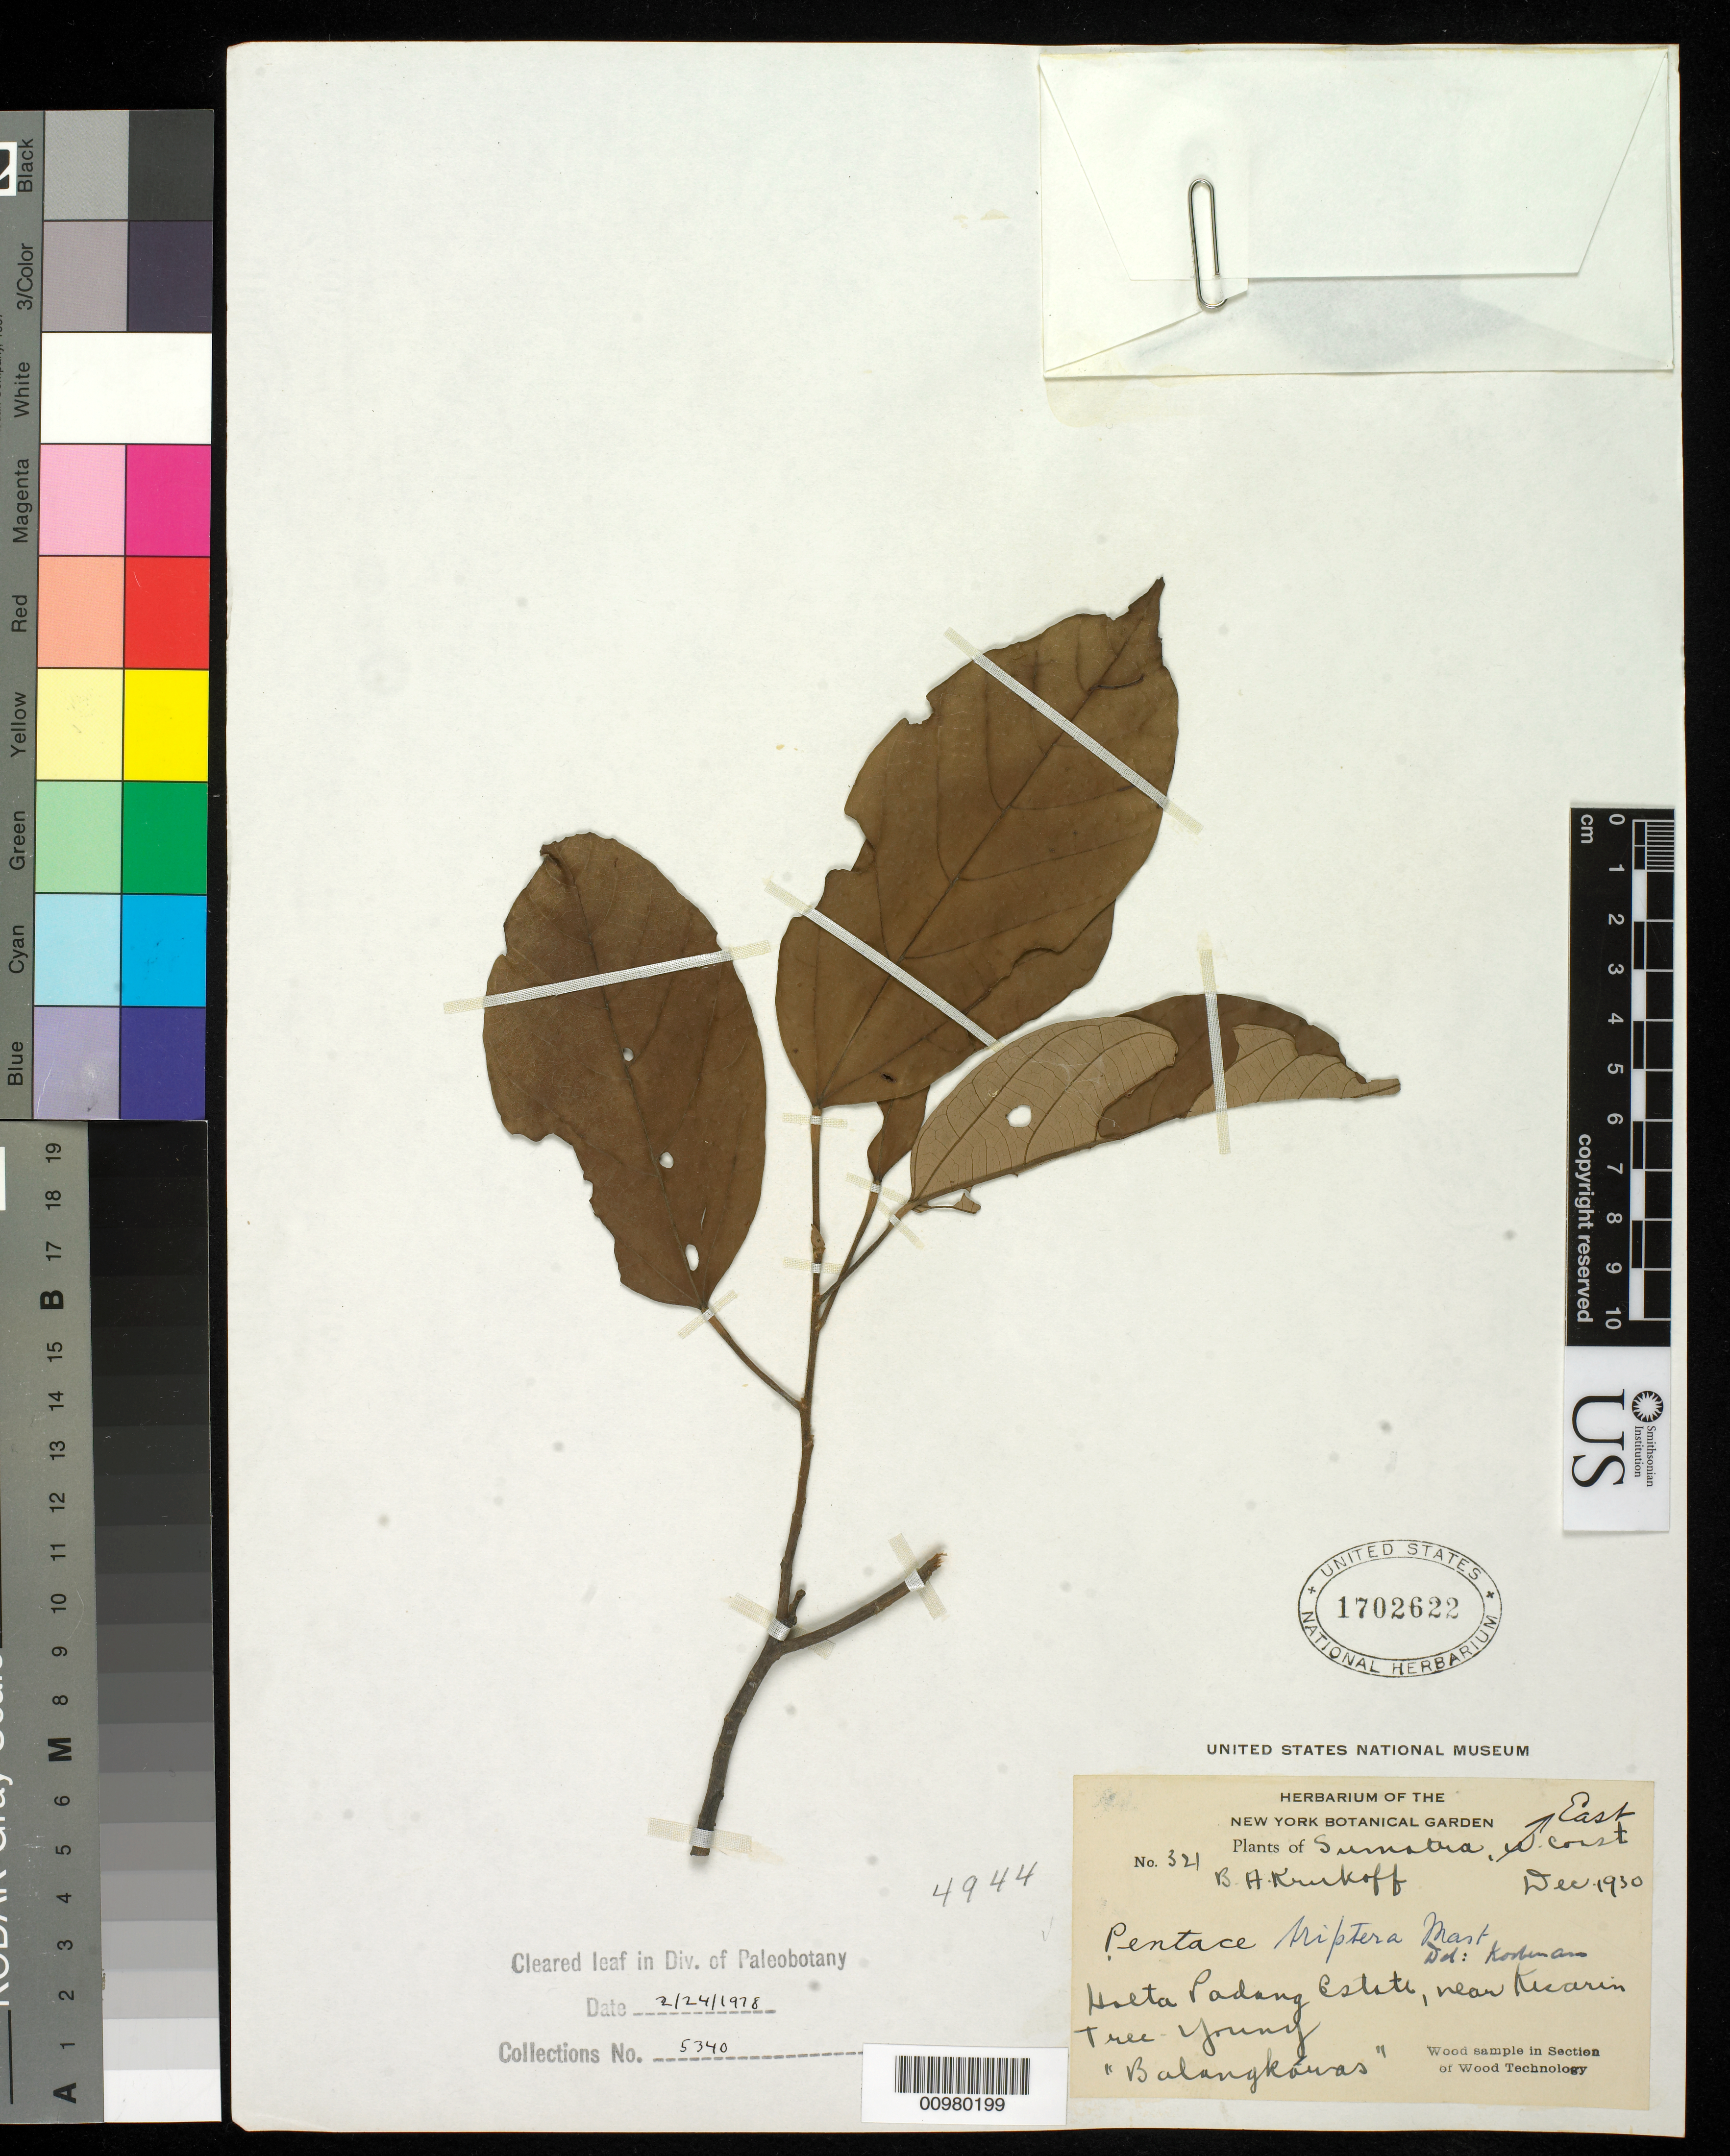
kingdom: Plantae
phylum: Tracheophyta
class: Magnoliopsida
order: Malvales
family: Malvaceae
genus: Pentace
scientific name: Pentace triptera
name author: Mast.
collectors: B. A. Krukoff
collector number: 321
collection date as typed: Dec 1930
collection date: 1930-12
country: Indonesia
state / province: Sumatra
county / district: North Sumatra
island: Sumatra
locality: Hoeta Padang Estate, near Kisarin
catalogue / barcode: US 1702622